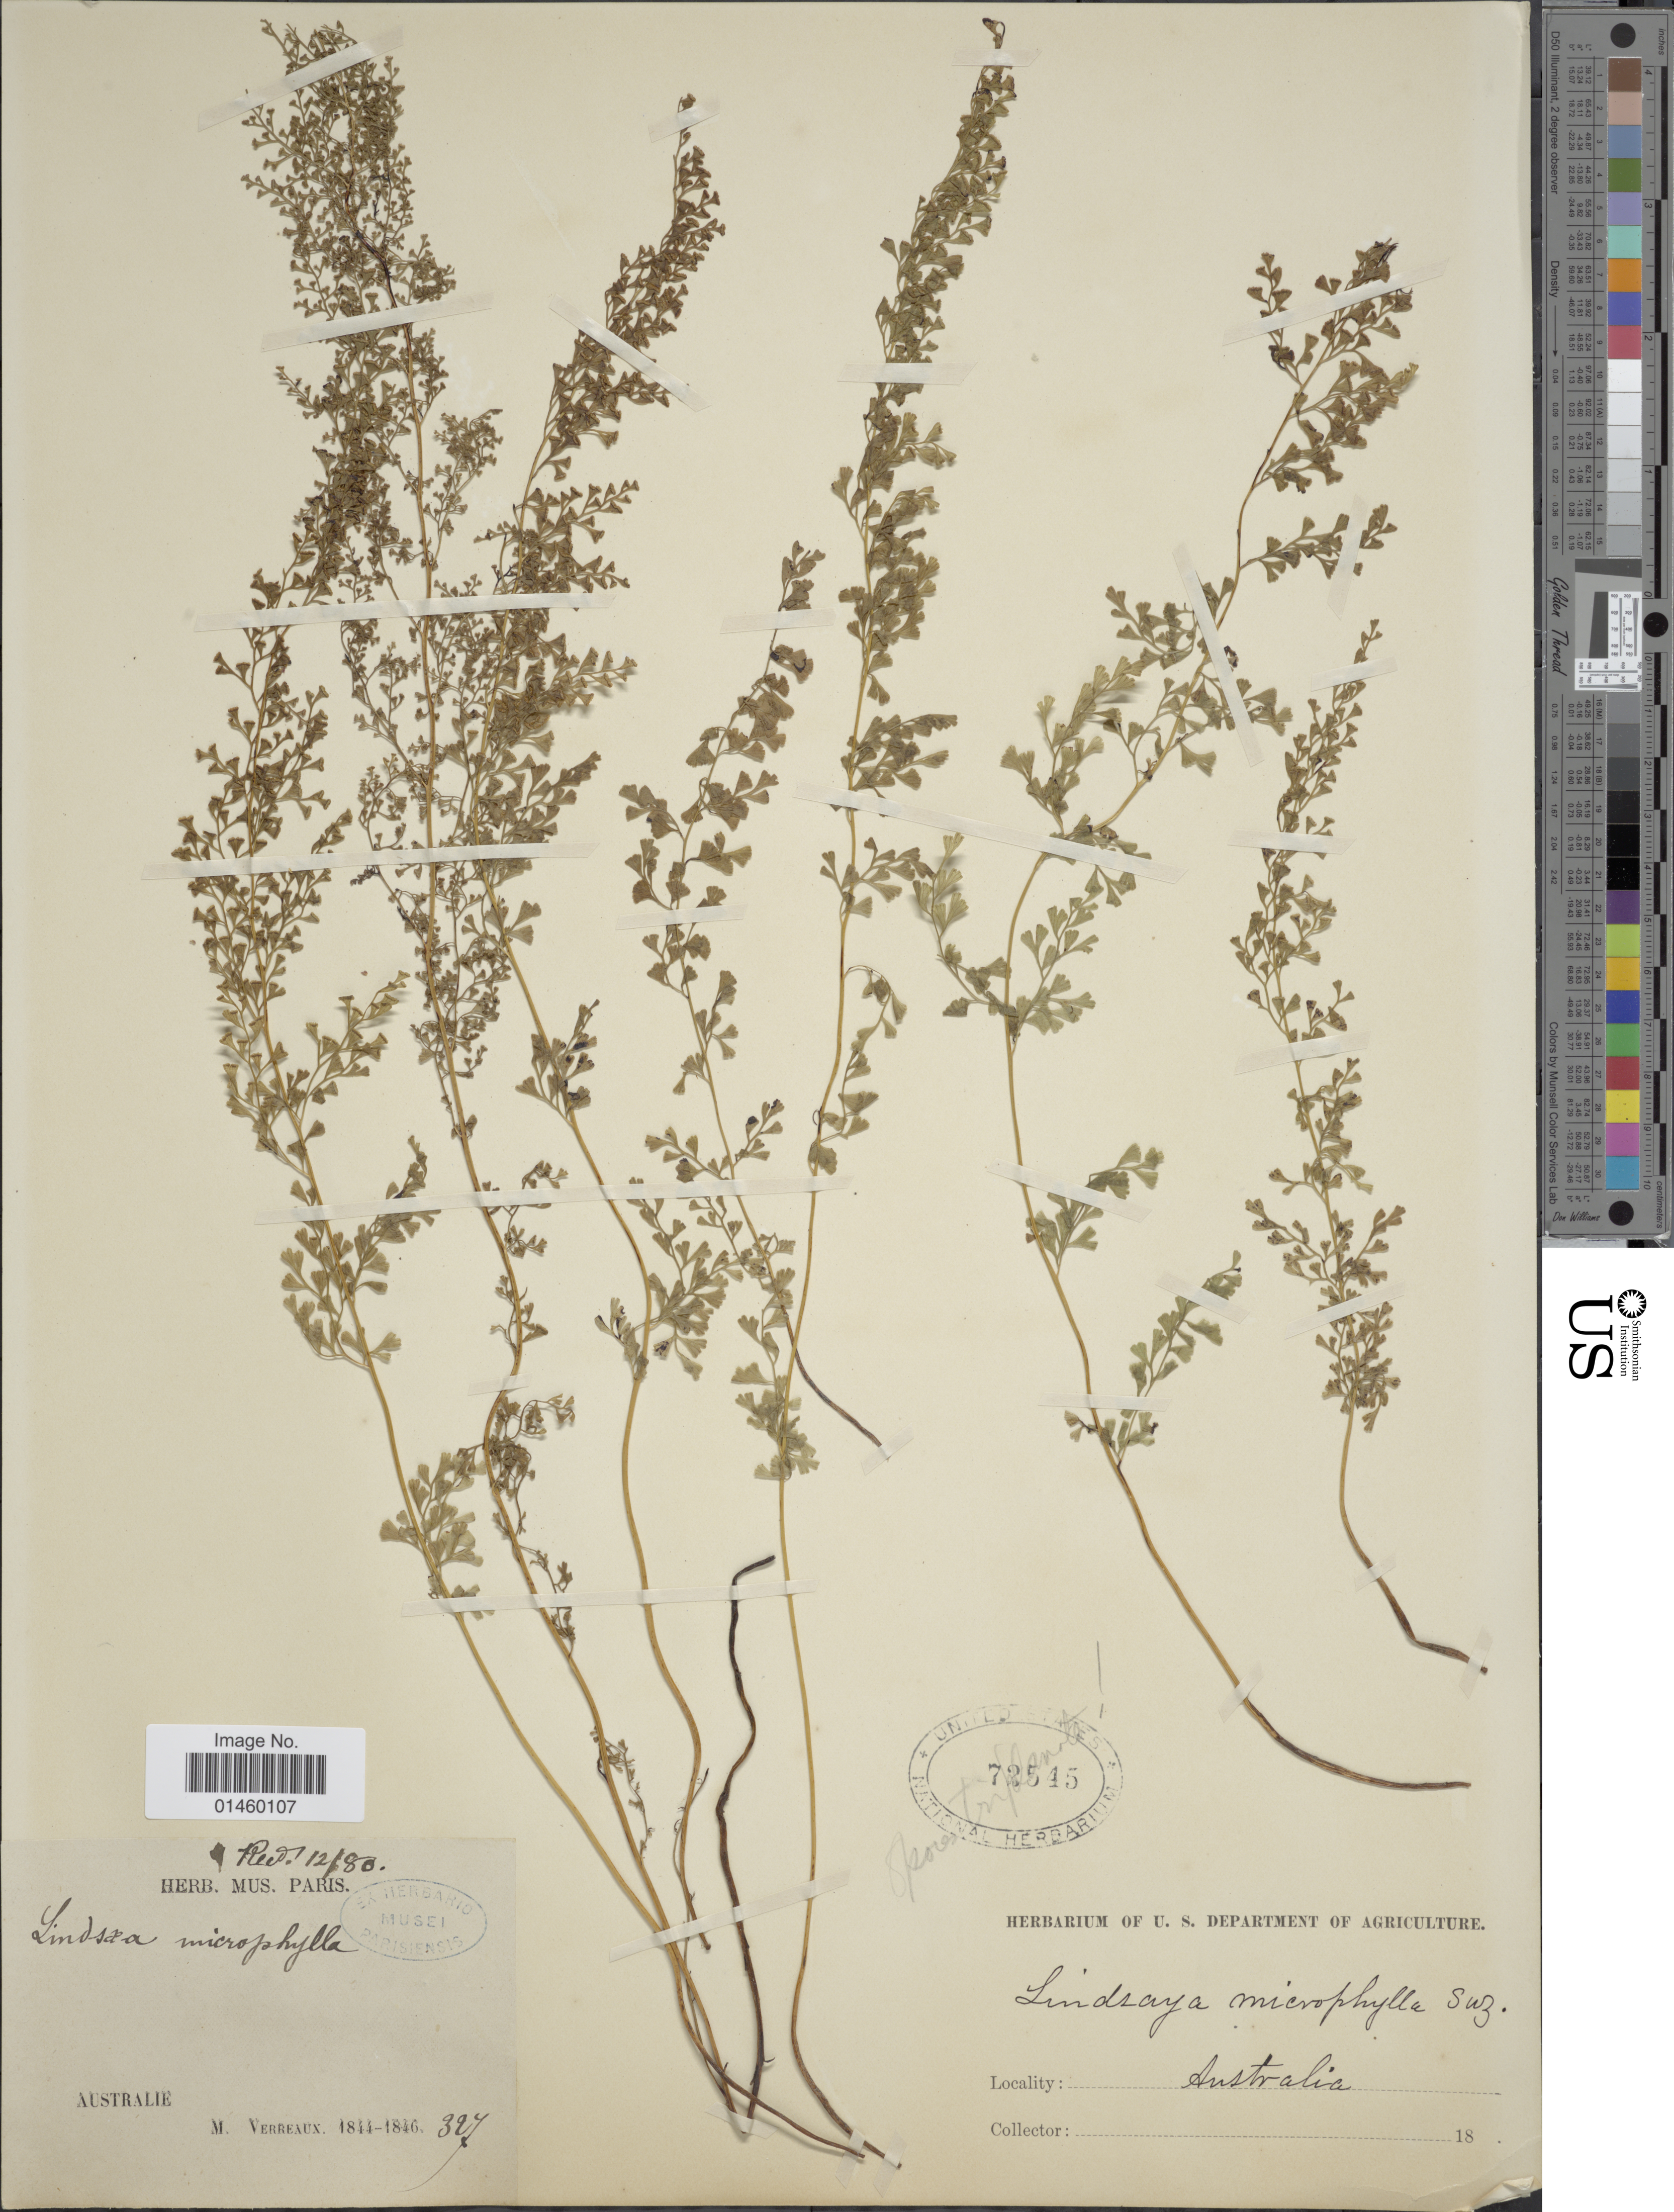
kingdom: Plantae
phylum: Tracheophyta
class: Polypodiopsida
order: Polypodiales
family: Lindsaeaceae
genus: Lindsaea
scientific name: Lindsaea microphylla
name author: Sw.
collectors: M. Verreaux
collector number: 327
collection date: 1844/1846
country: Australia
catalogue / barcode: US 72545